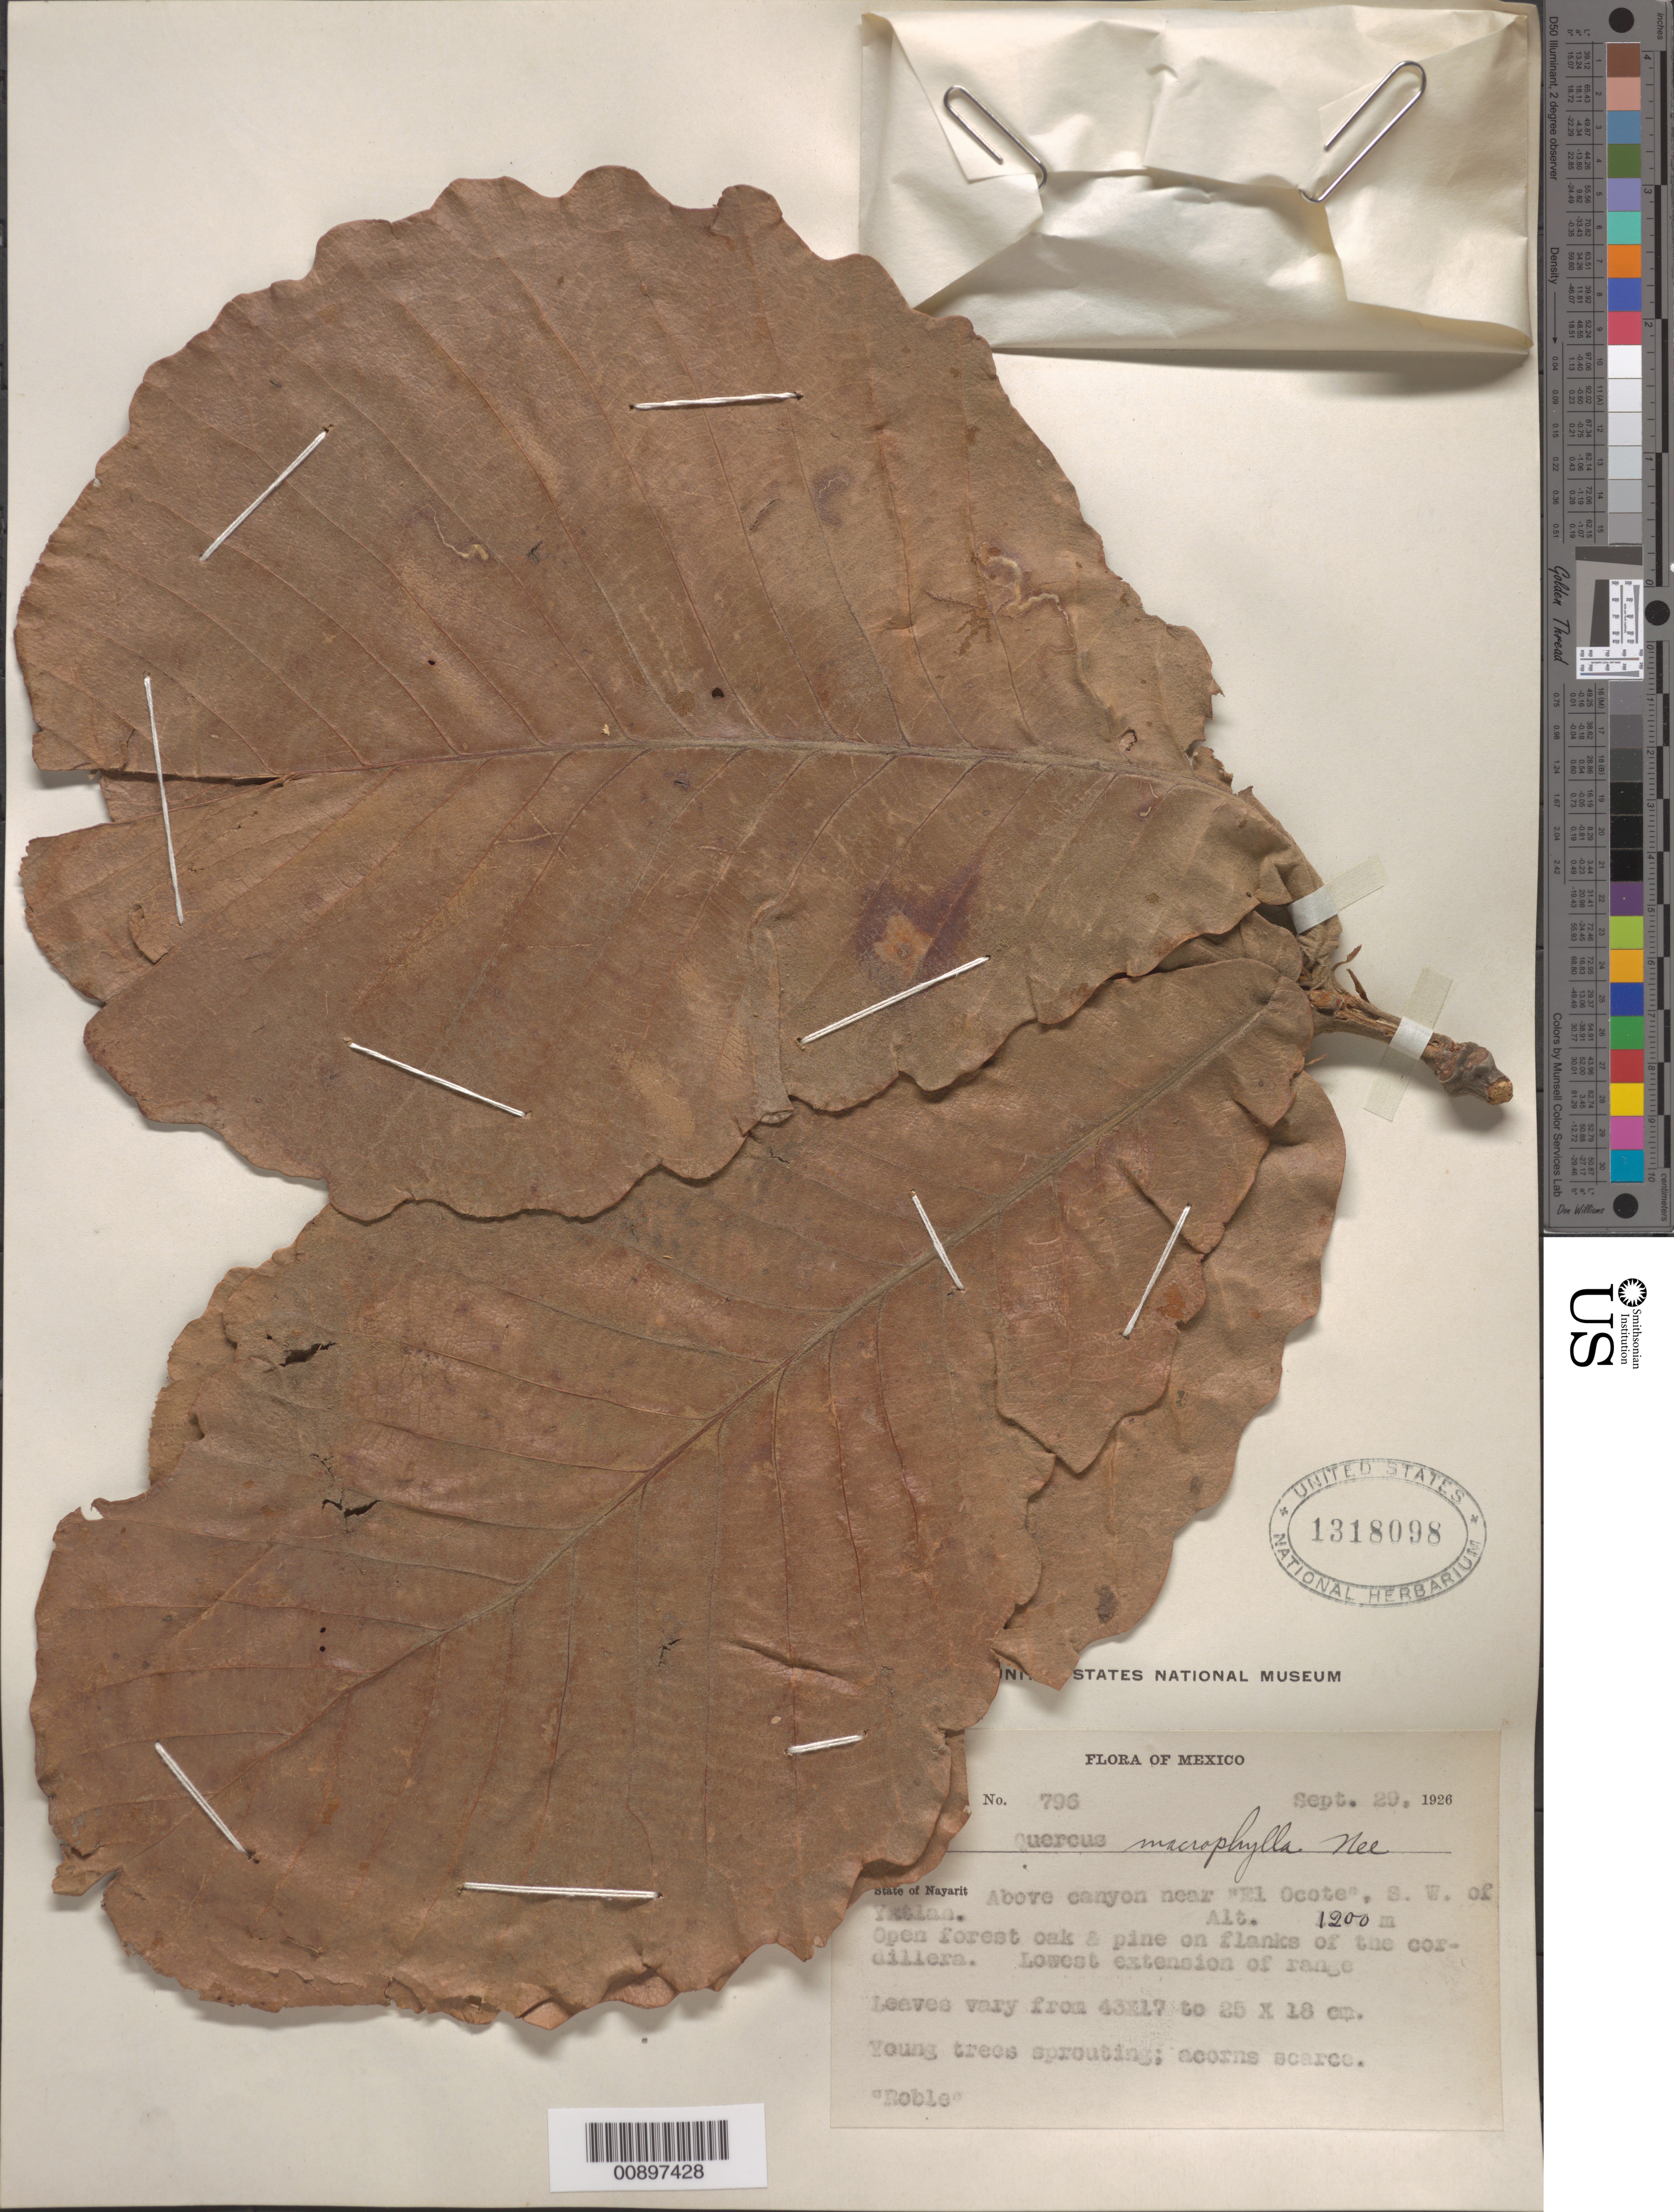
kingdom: Plantae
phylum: Tracheophyta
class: Magnoliopsida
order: Fagales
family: Fagaceae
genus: Quercus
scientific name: Quercus macrophylla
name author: Née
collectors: Y. Mexia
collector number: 796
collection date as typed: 29 Sep 1926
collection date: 1926-09-29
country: Mexico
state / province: Nayarit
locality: Nayarit: Above canyon near "El Ocote", SW of Yxtlan.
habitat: Open forest oak & pine on flanks of the cordillera. Lowest extension of range.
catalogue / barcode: US 1318098